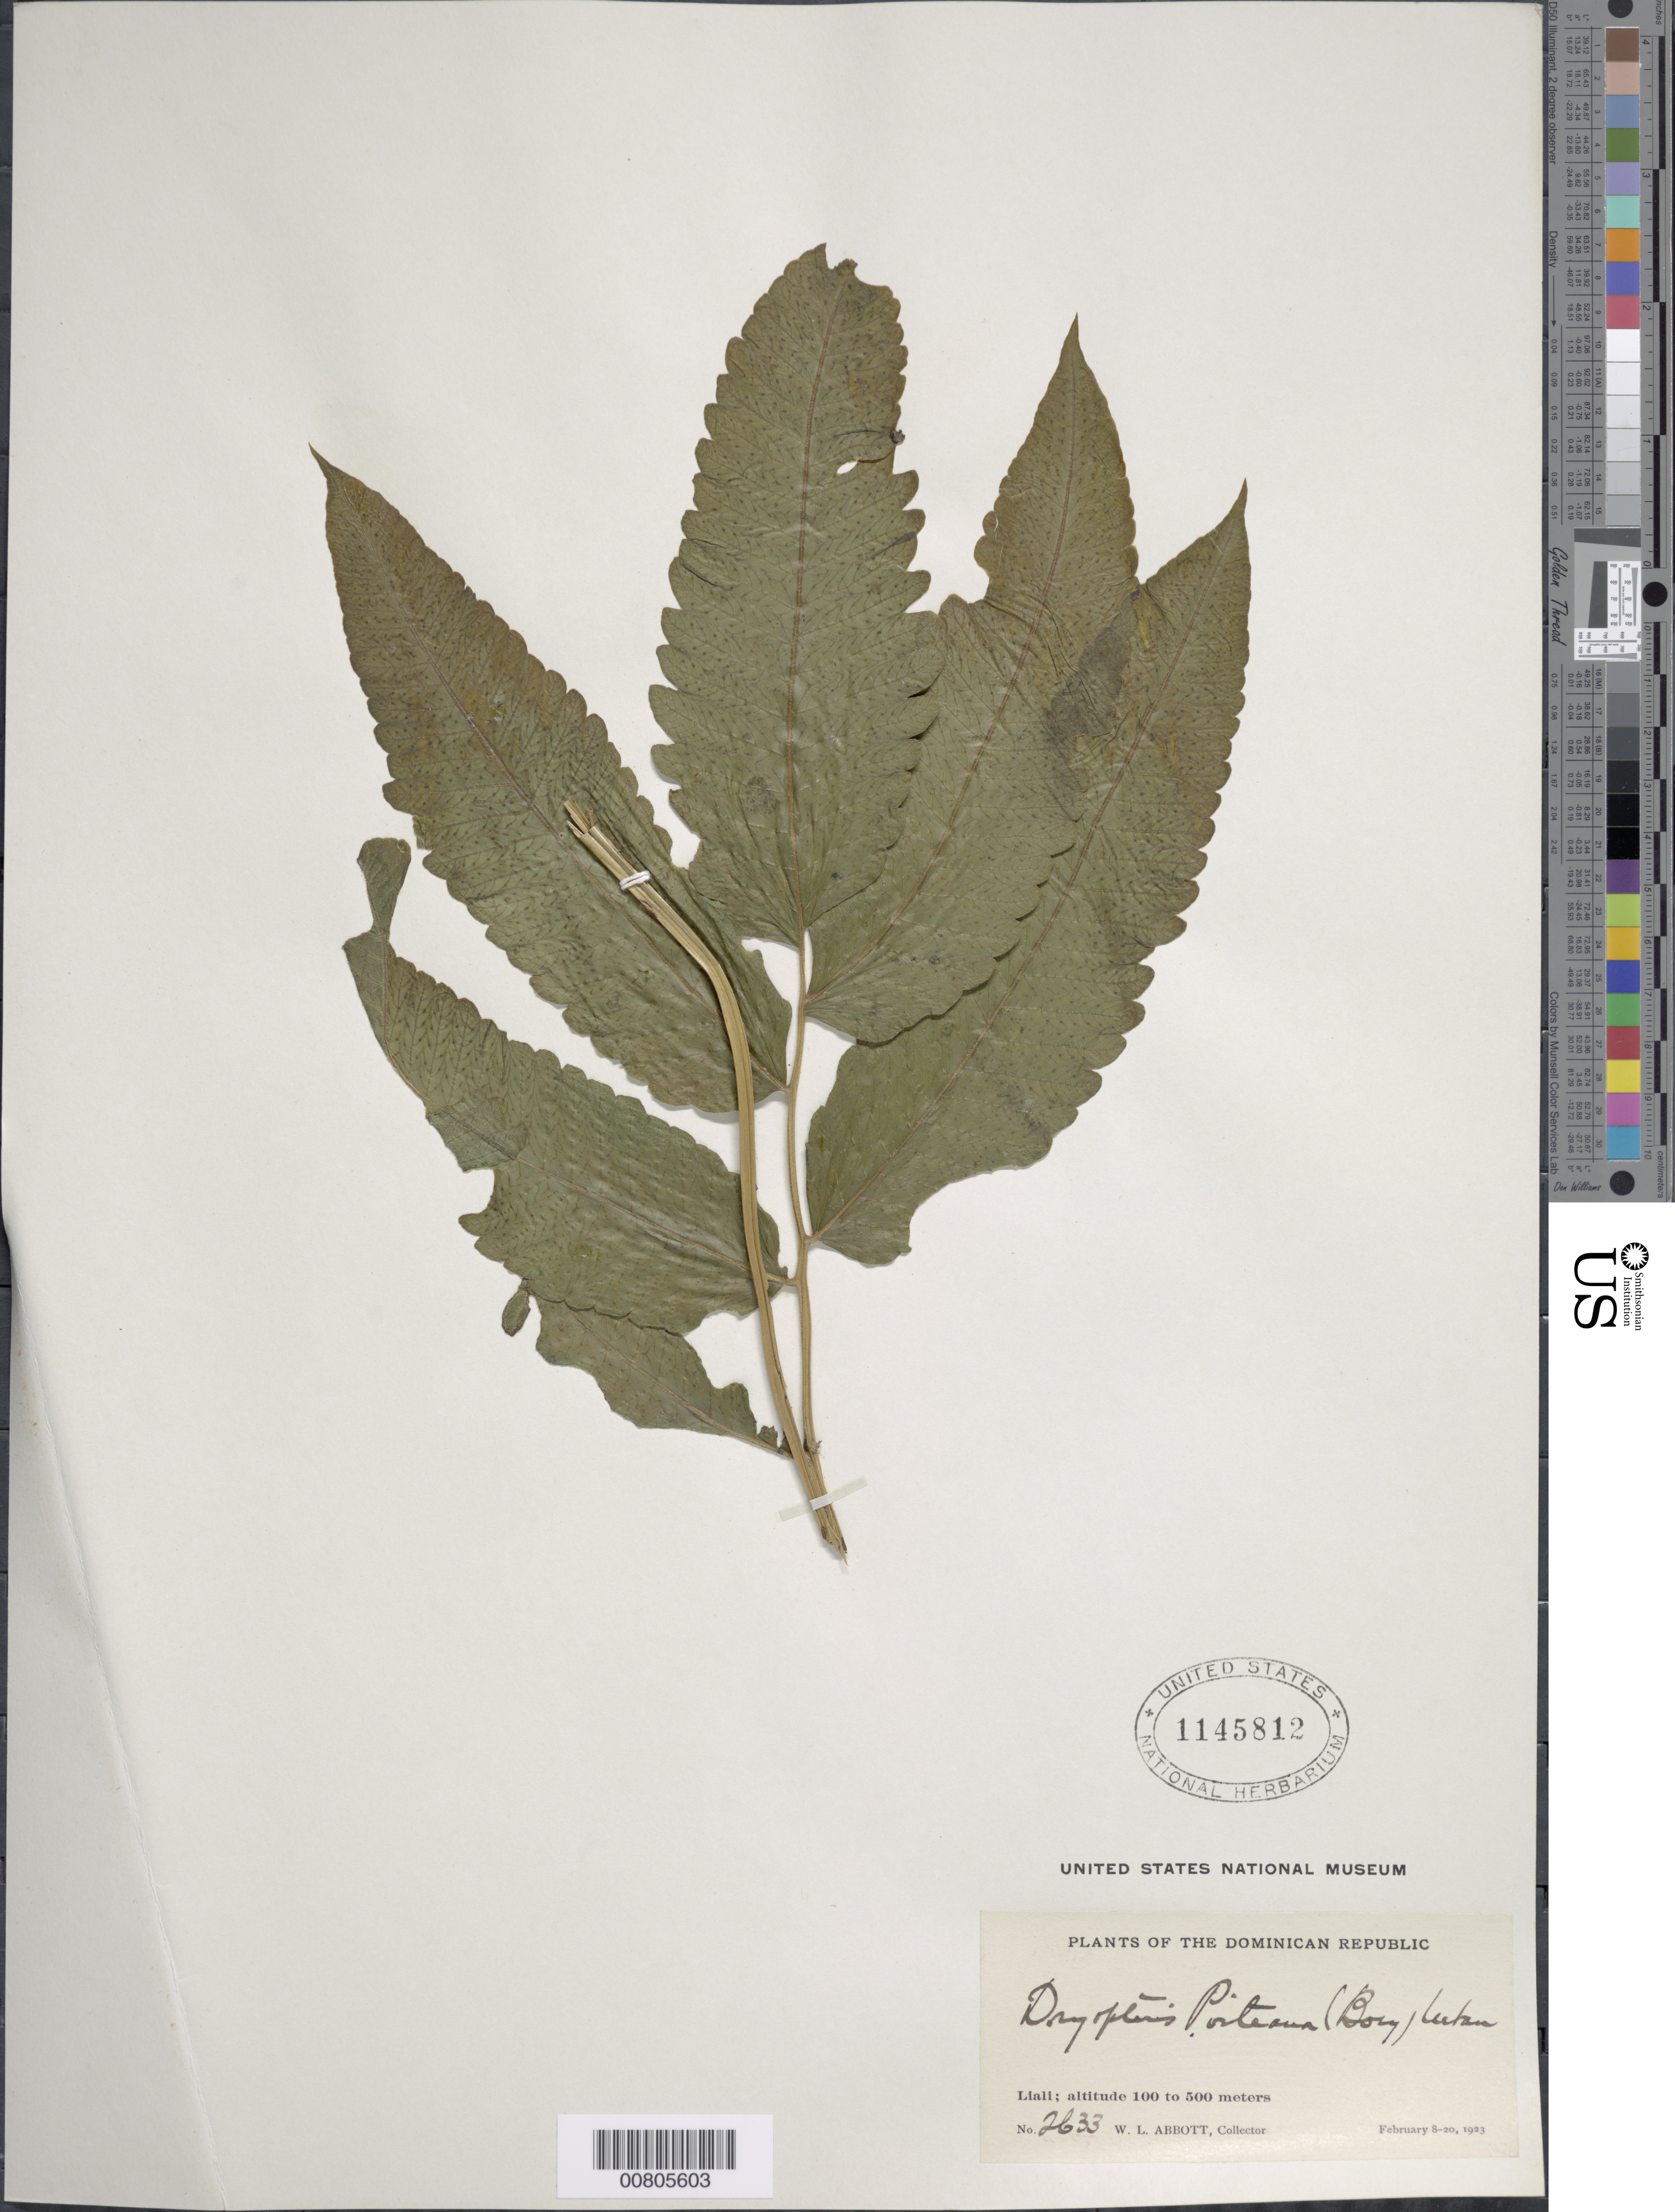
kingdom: Plantae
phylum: Tracheophyta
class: Polypodiopsida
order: Polypodiales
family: Thelypteridaceae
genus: Goniopteris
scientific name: Goniopteris poiteana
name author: (Bory) Ching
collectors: W. L. Abbott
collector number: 2633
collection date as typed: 08 Feb 1923 to 20 Feb 1923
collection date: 1923-02-08/1923-02-20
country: Dominican Republic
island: Hispaniola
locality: Liali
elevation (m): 100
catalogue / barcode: US 1145812